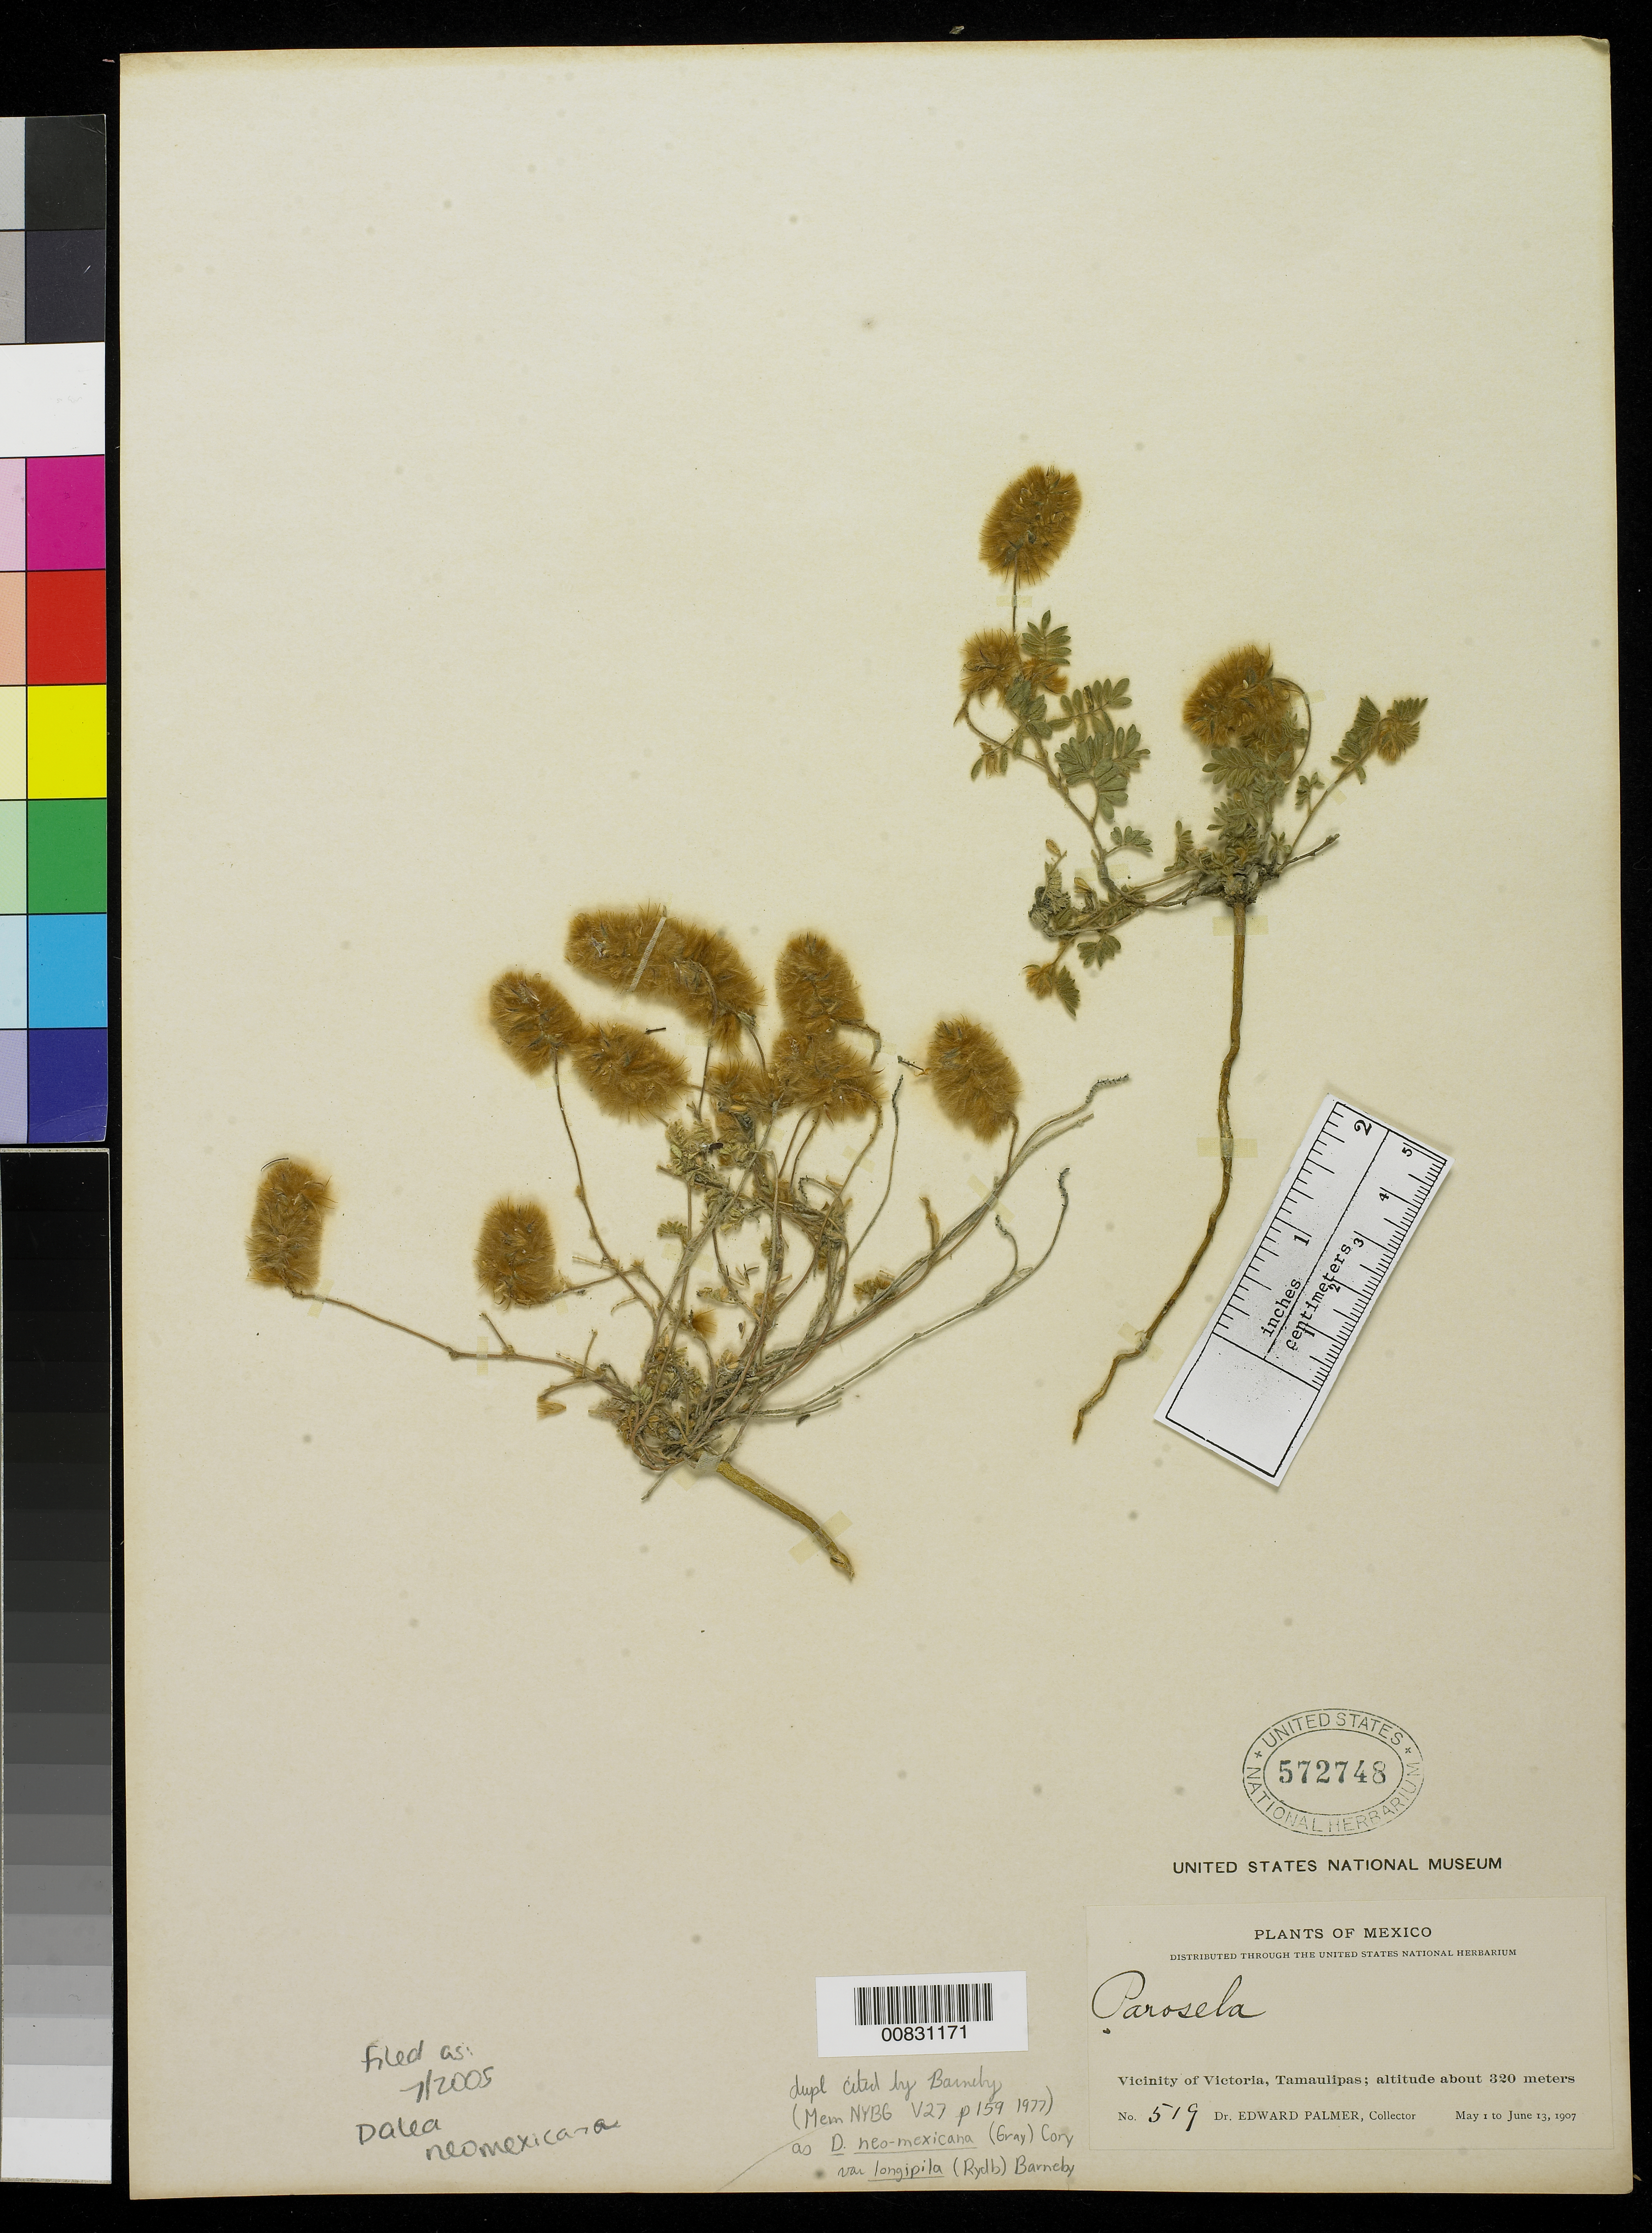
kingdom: Plantae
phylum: Tracheophyta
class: Magnoliopsida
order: Fabales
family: Fabaceae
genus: Dalea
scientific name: Dalea neomexicana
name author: (A. Gray) Cory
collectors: E. Palmer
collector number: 519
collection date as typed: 01 May 1907 to 13 Jun 1907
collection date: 1907-05-01/1907-06-13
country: Mexico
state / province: Tamaulipas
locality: Vicinity of Victoria.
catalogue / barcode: US 572748